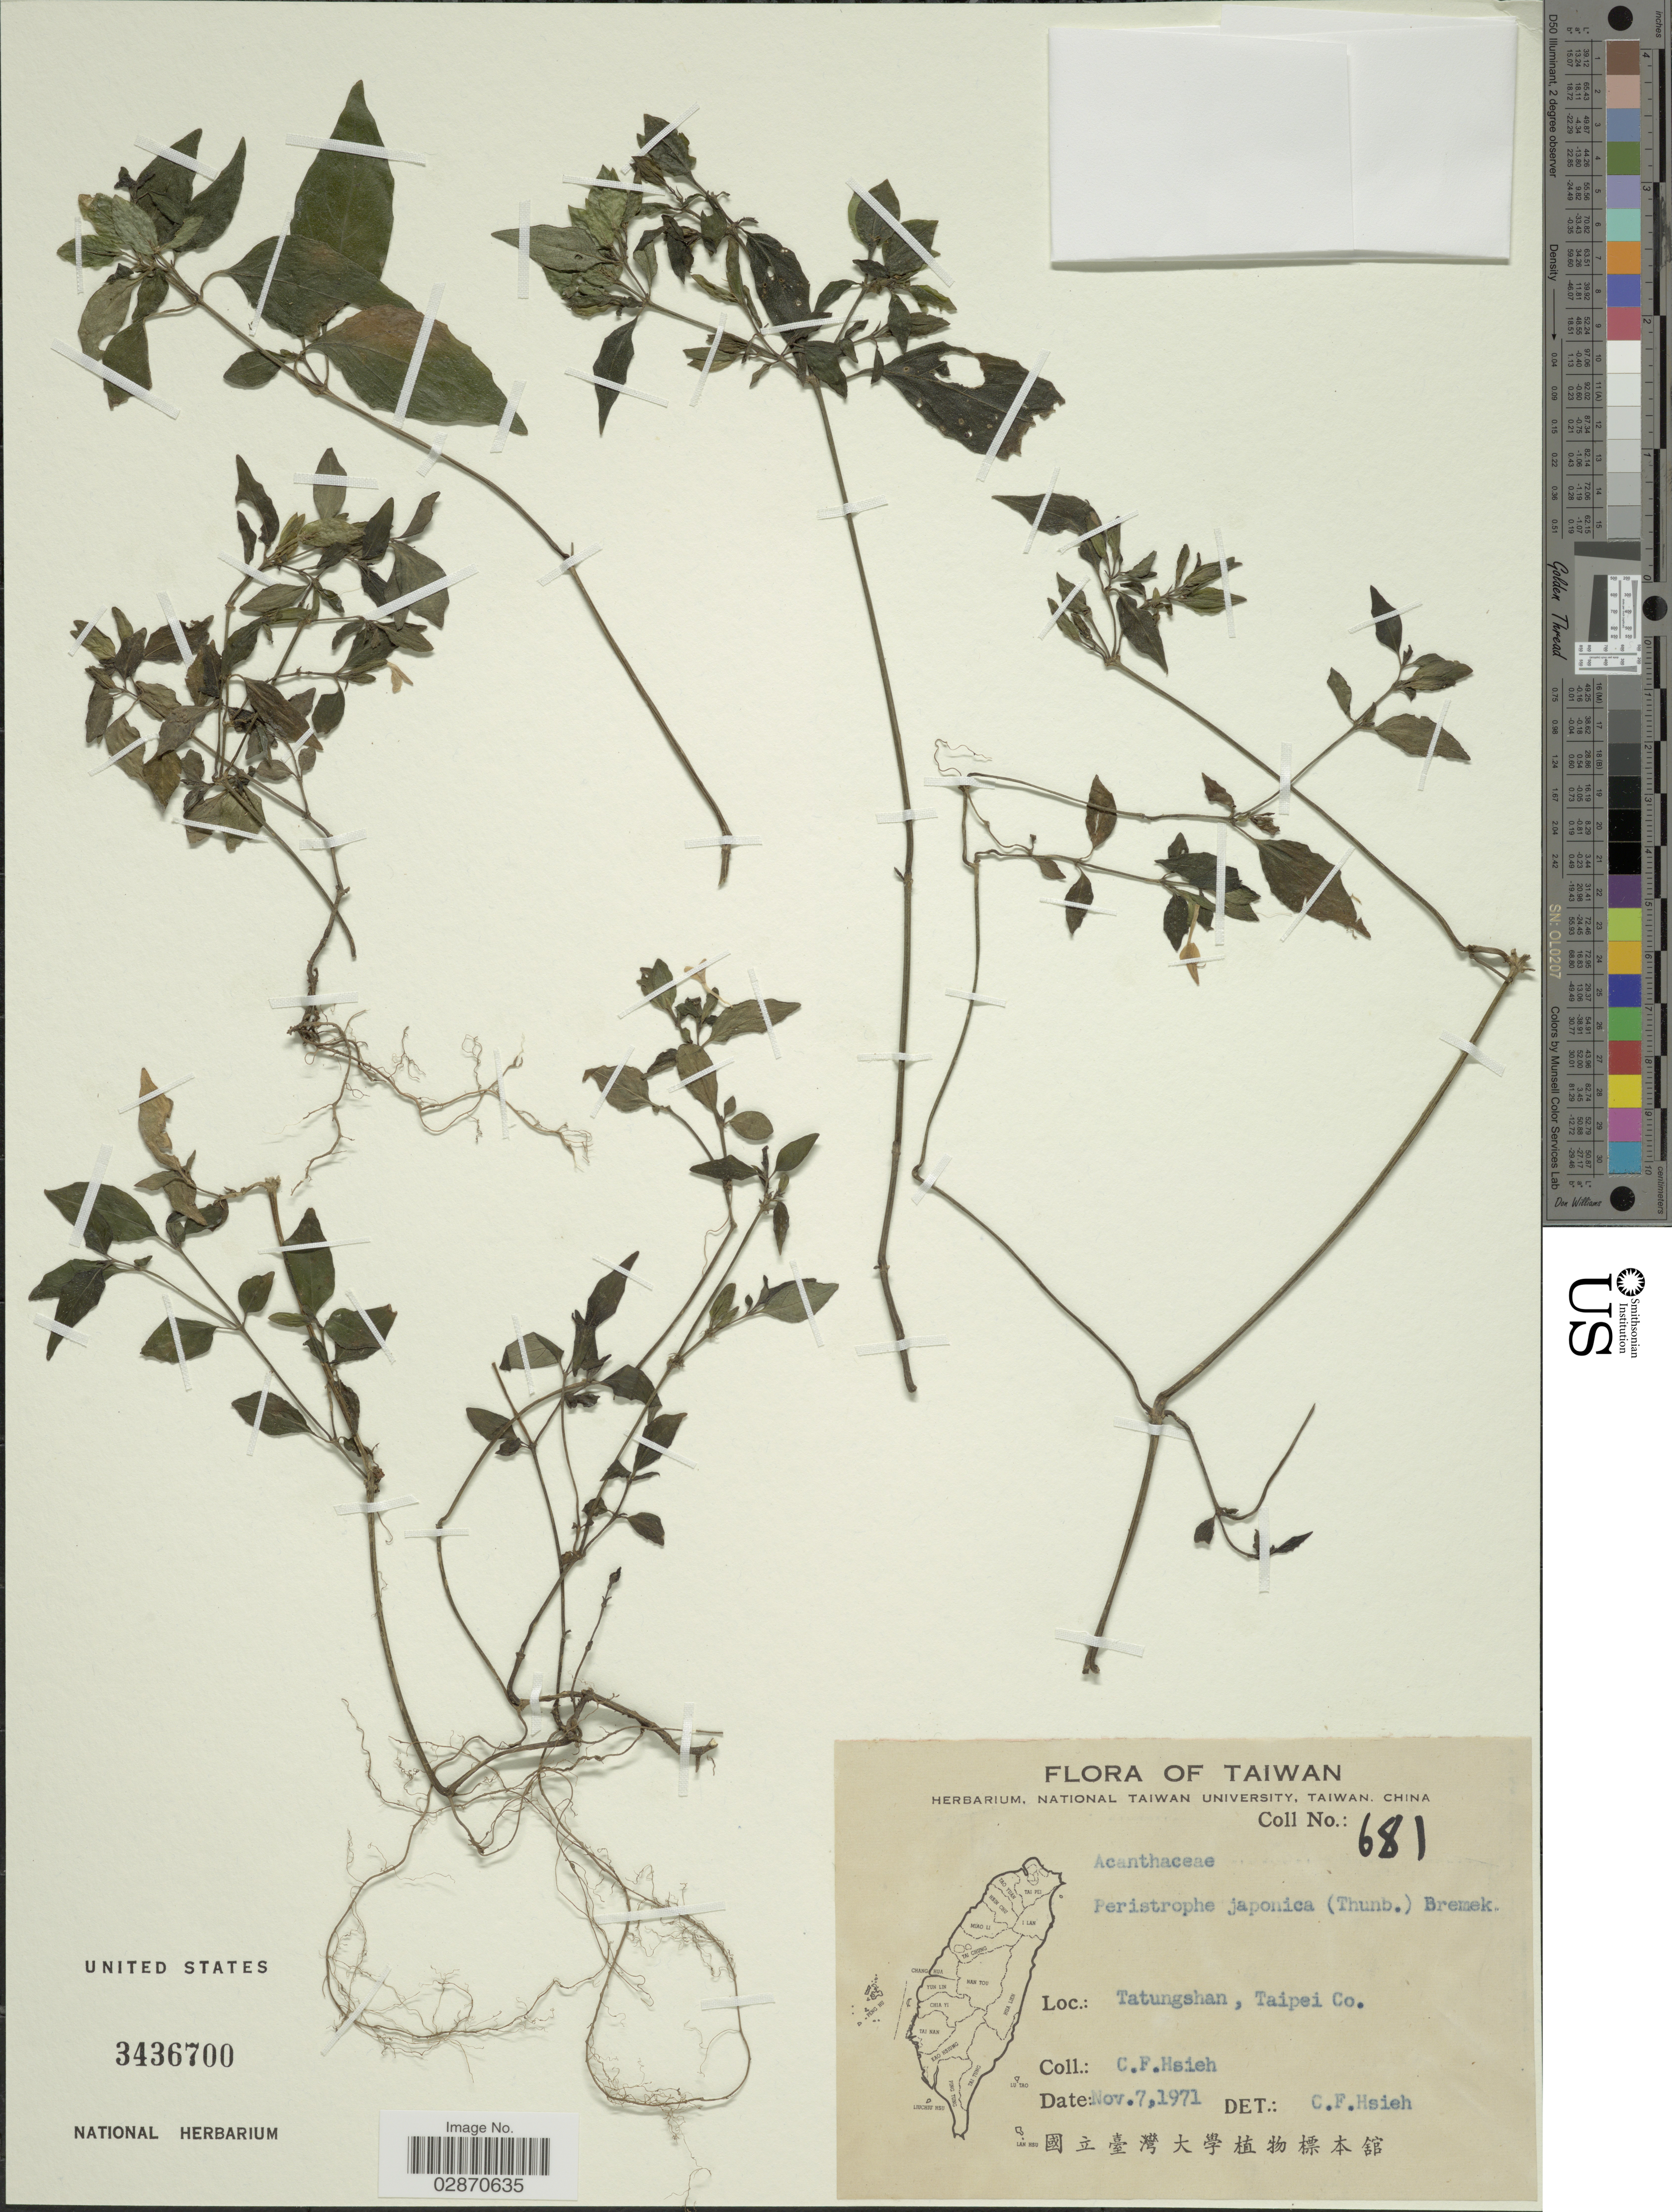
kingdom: Plantae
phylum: Tracheophyta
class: Magnoliopsida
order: Lamiales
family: Acanthaceae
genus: Peristrophe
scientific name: Peristrophe japonica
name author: (Thunb.) Bremek.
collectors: C. F. Hsieh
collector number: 681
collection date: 1971-11-07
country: Taiwan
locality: Tatungshan, Taipei Co.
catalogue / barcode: US 3436700